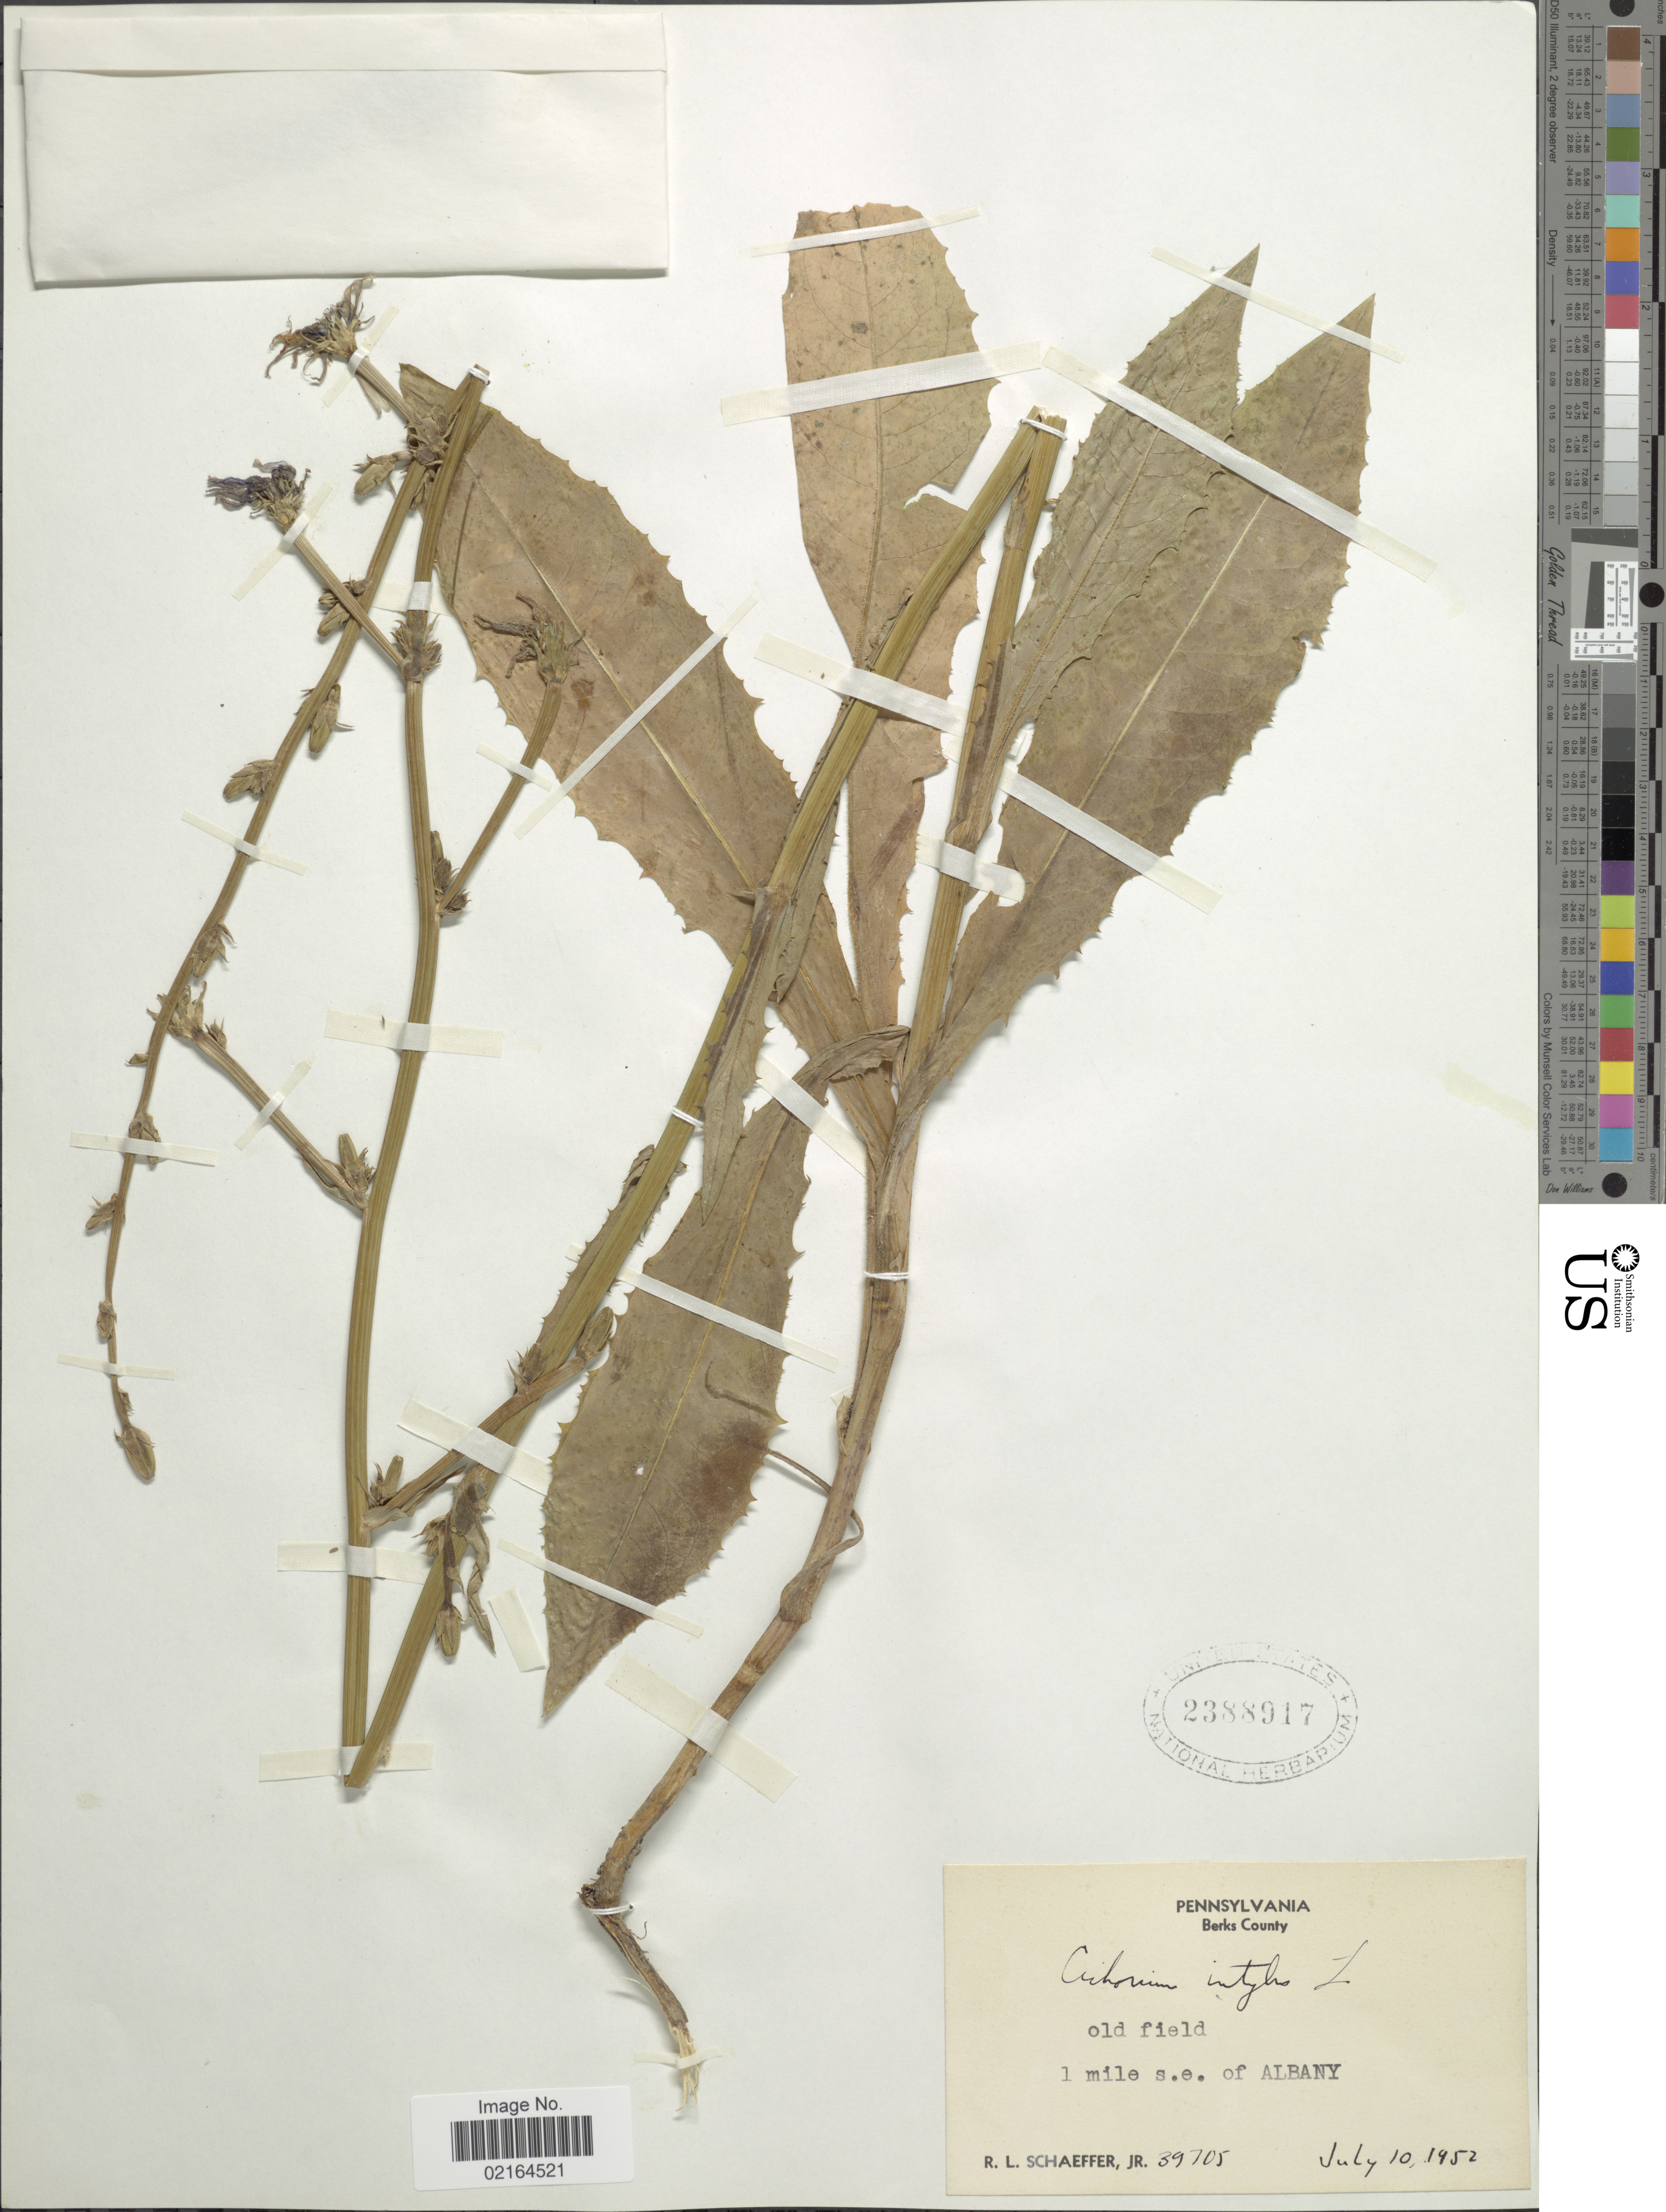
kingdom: Plantae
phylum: Tracheophyta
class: Magnoliopsida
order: Asterales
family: Asteraceae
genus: Cichorium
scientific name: Cichorium intybus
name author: L.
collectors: R. L. Schaeffer Jr.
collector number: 39705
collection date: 1952-07-10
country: United States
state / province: Pennsylvania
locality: Berks County, Old field, 1 miles s.e. of Albany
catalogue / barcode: US 2388917